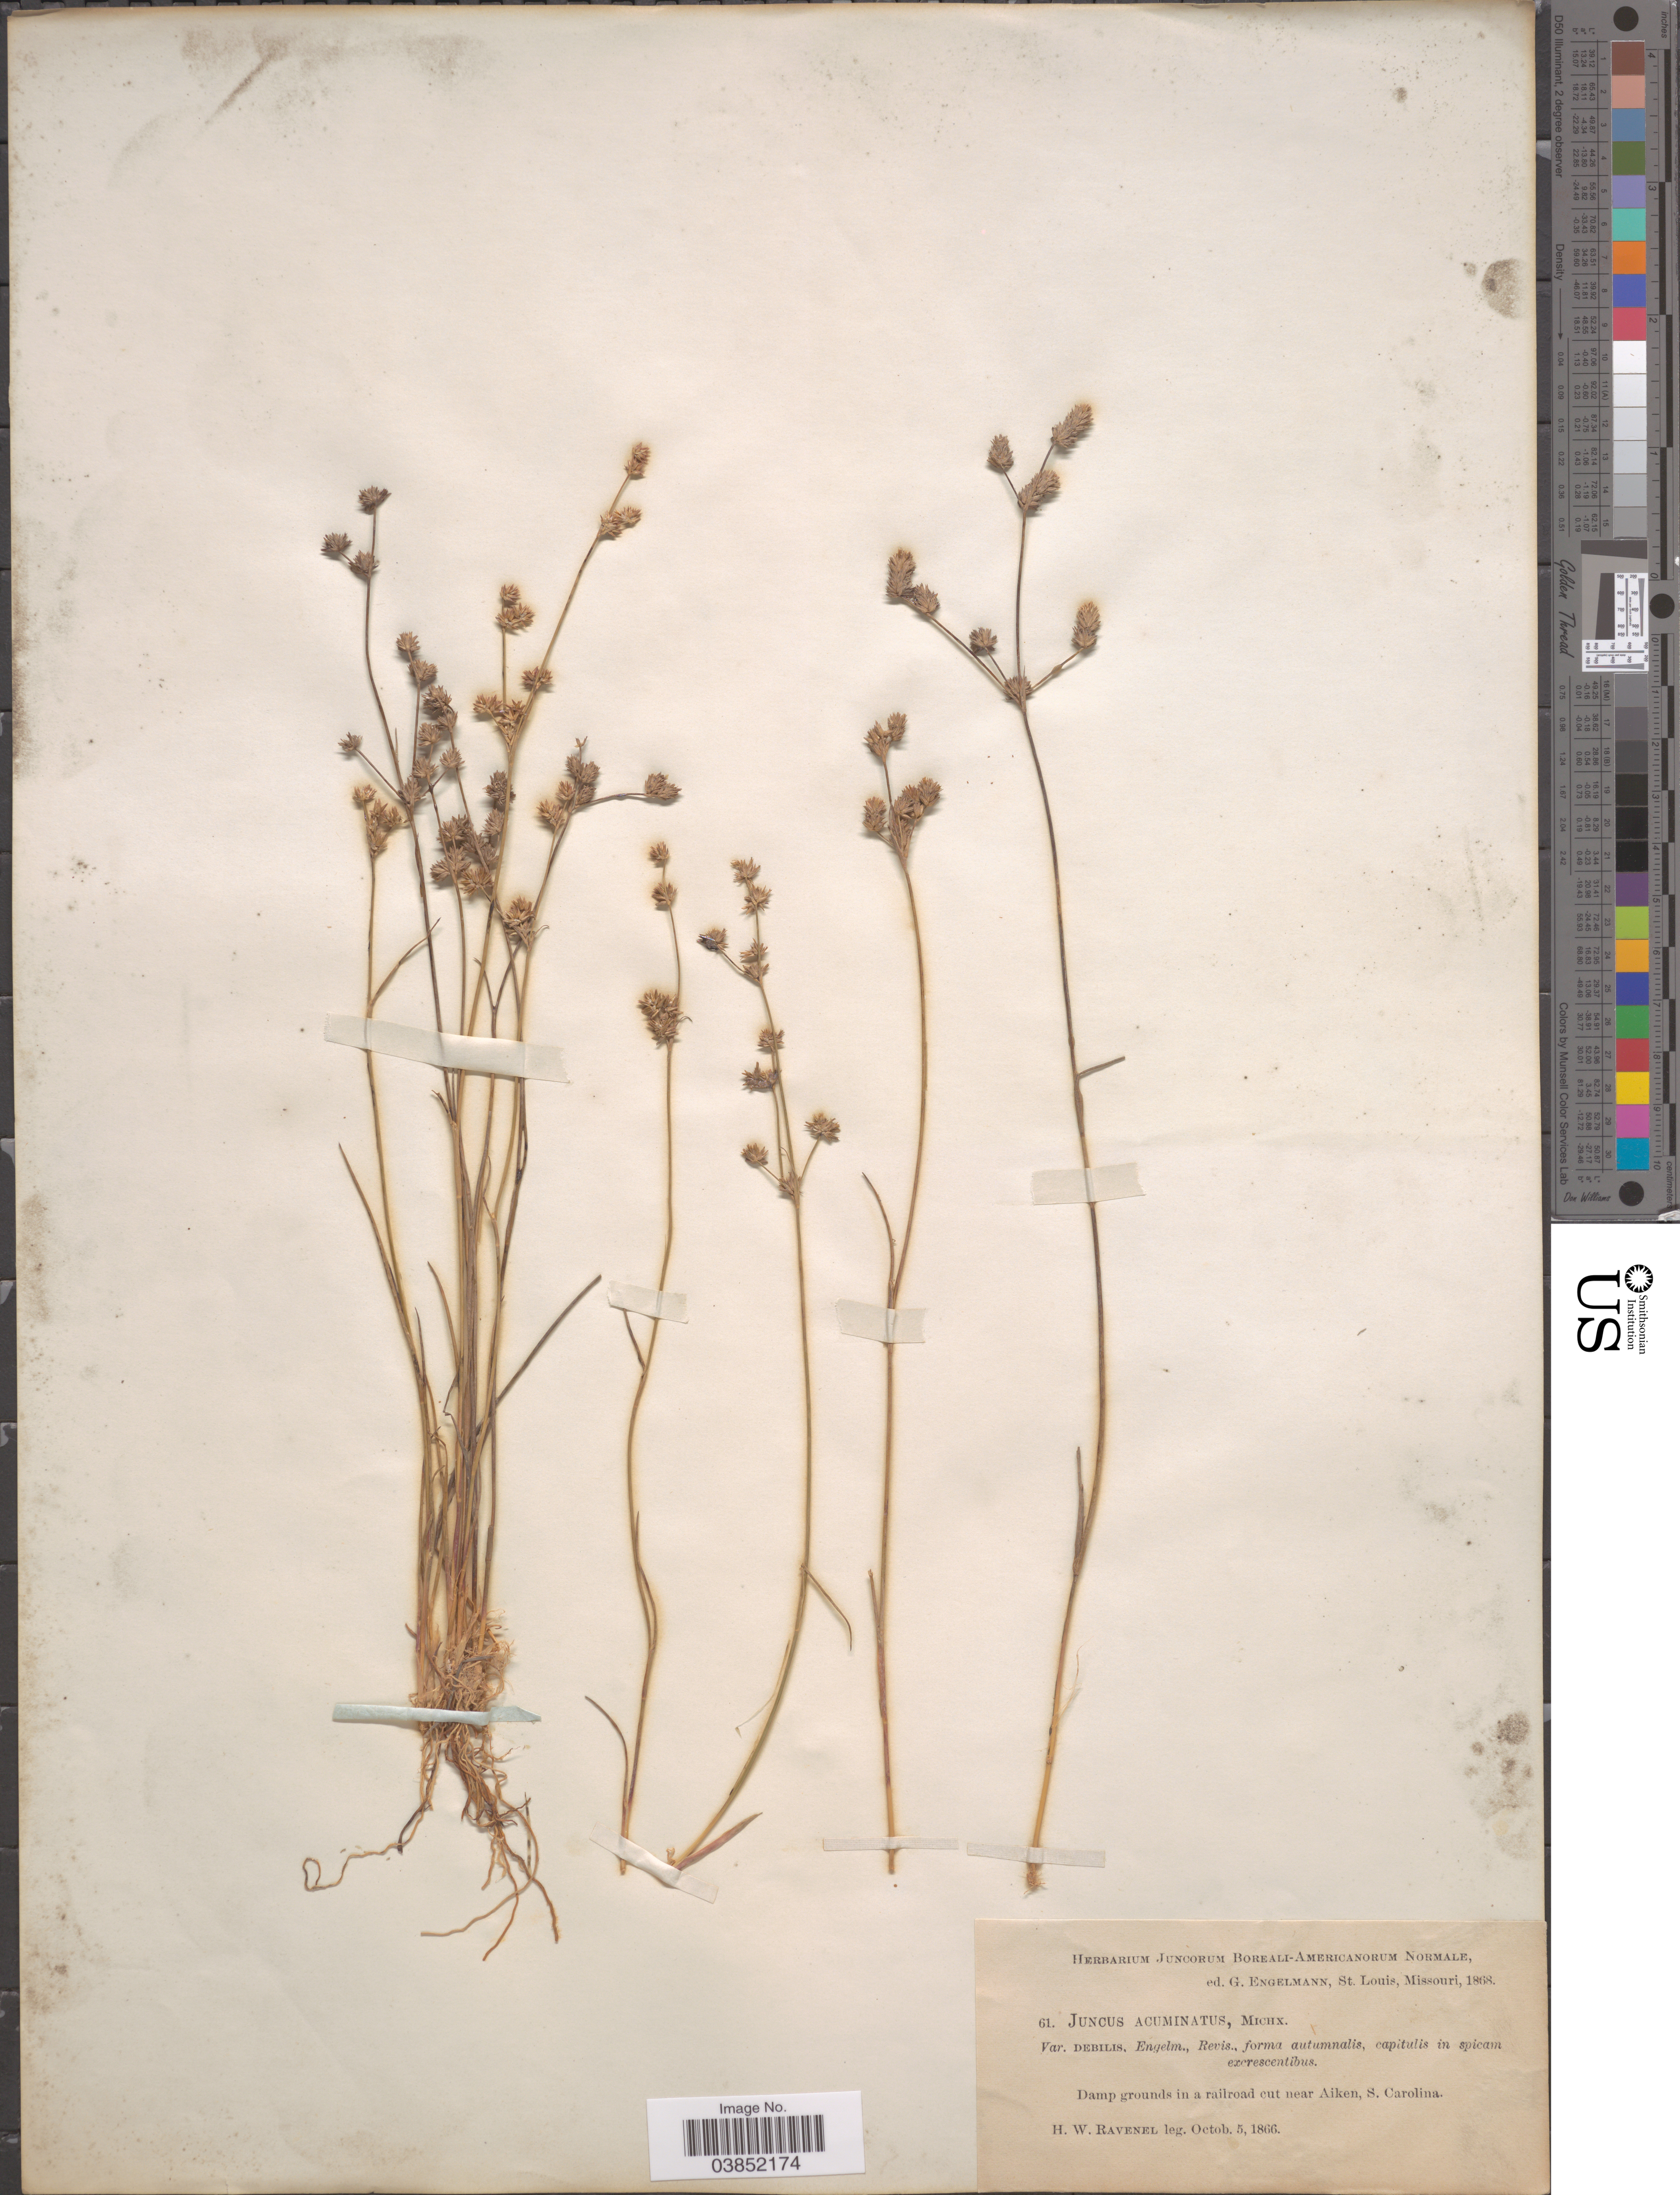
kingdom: Plantae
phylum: Tracheophyta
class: Liliopsida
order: Poales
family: Juncaceae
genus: Juncus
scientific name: Juncus debilis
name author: A. Gray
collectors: H. Ravenel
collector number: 61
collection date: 1866-10-05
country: United States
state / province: South Carolina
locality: In a railroad cut near Aiken.